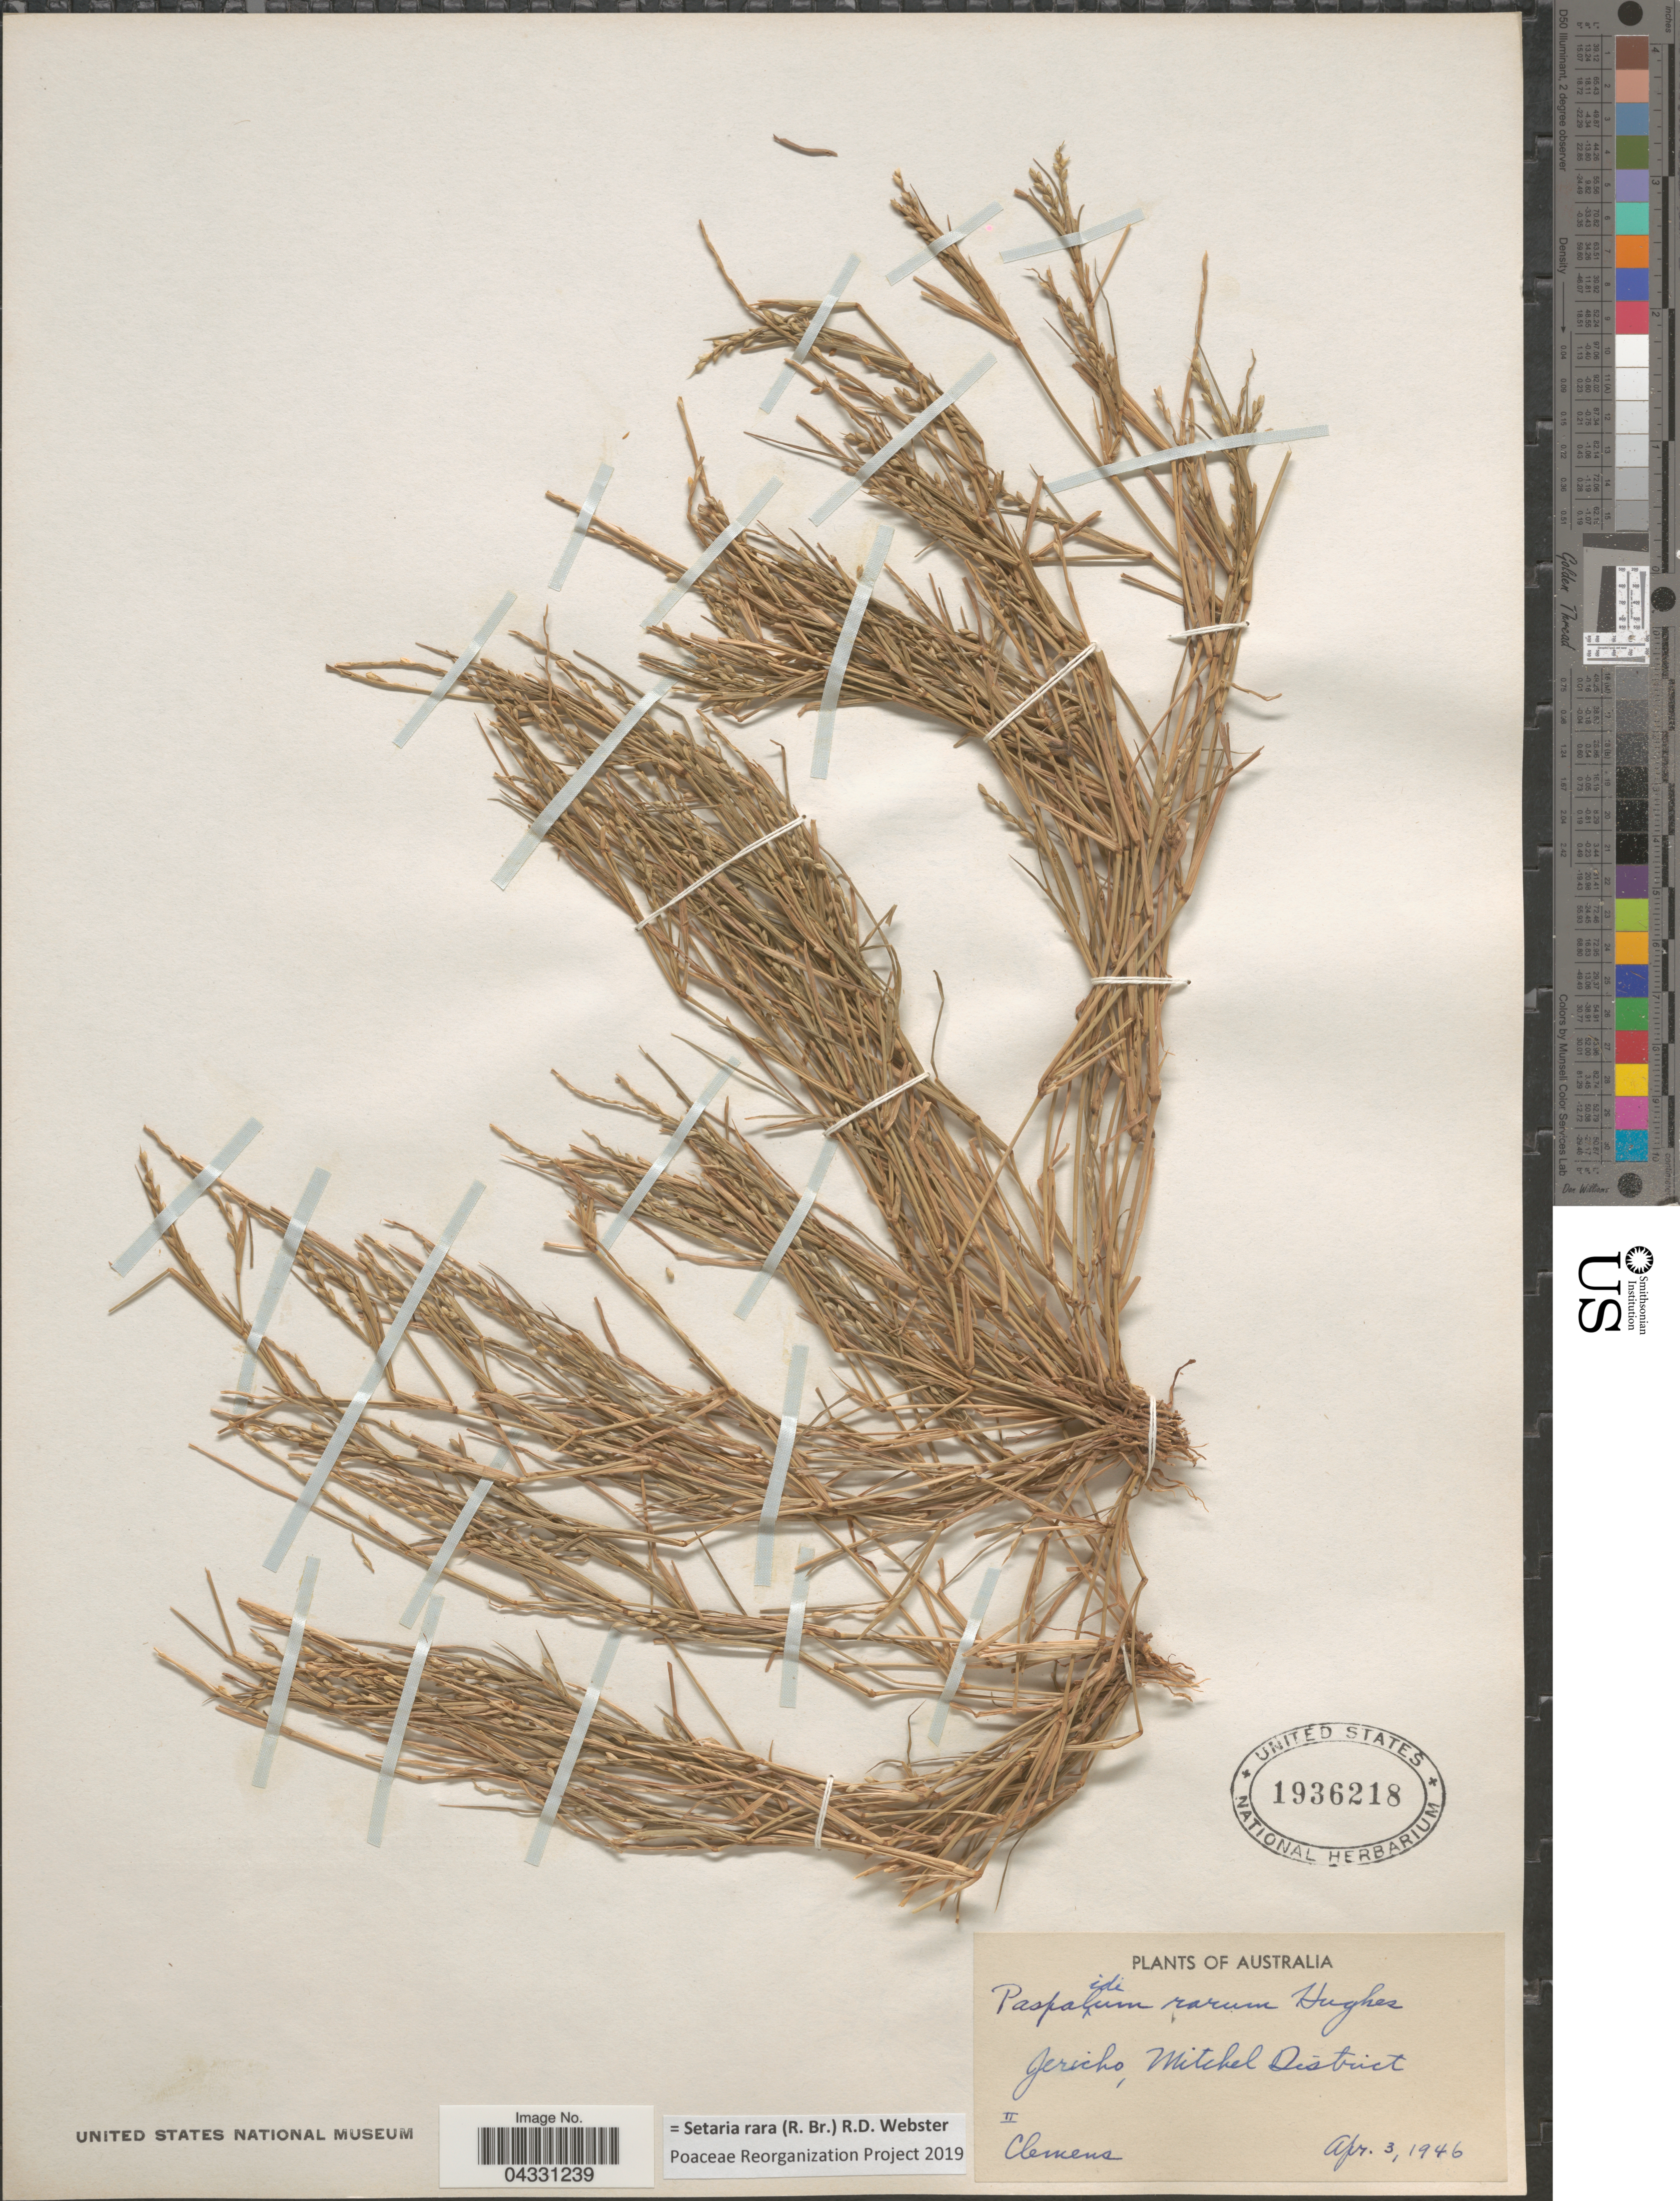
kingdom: Plantae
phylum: Tracheophyta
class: Liliopsida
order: Poales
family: Poaceae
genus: Setaria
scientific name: Setaria rara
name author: (R. Br.) R.D. Webster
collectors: -. Clemens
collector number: II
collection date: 1946-04-03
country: Australia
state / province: Queensland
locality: Jericho, Mitchell District.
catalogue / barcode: US 1936218